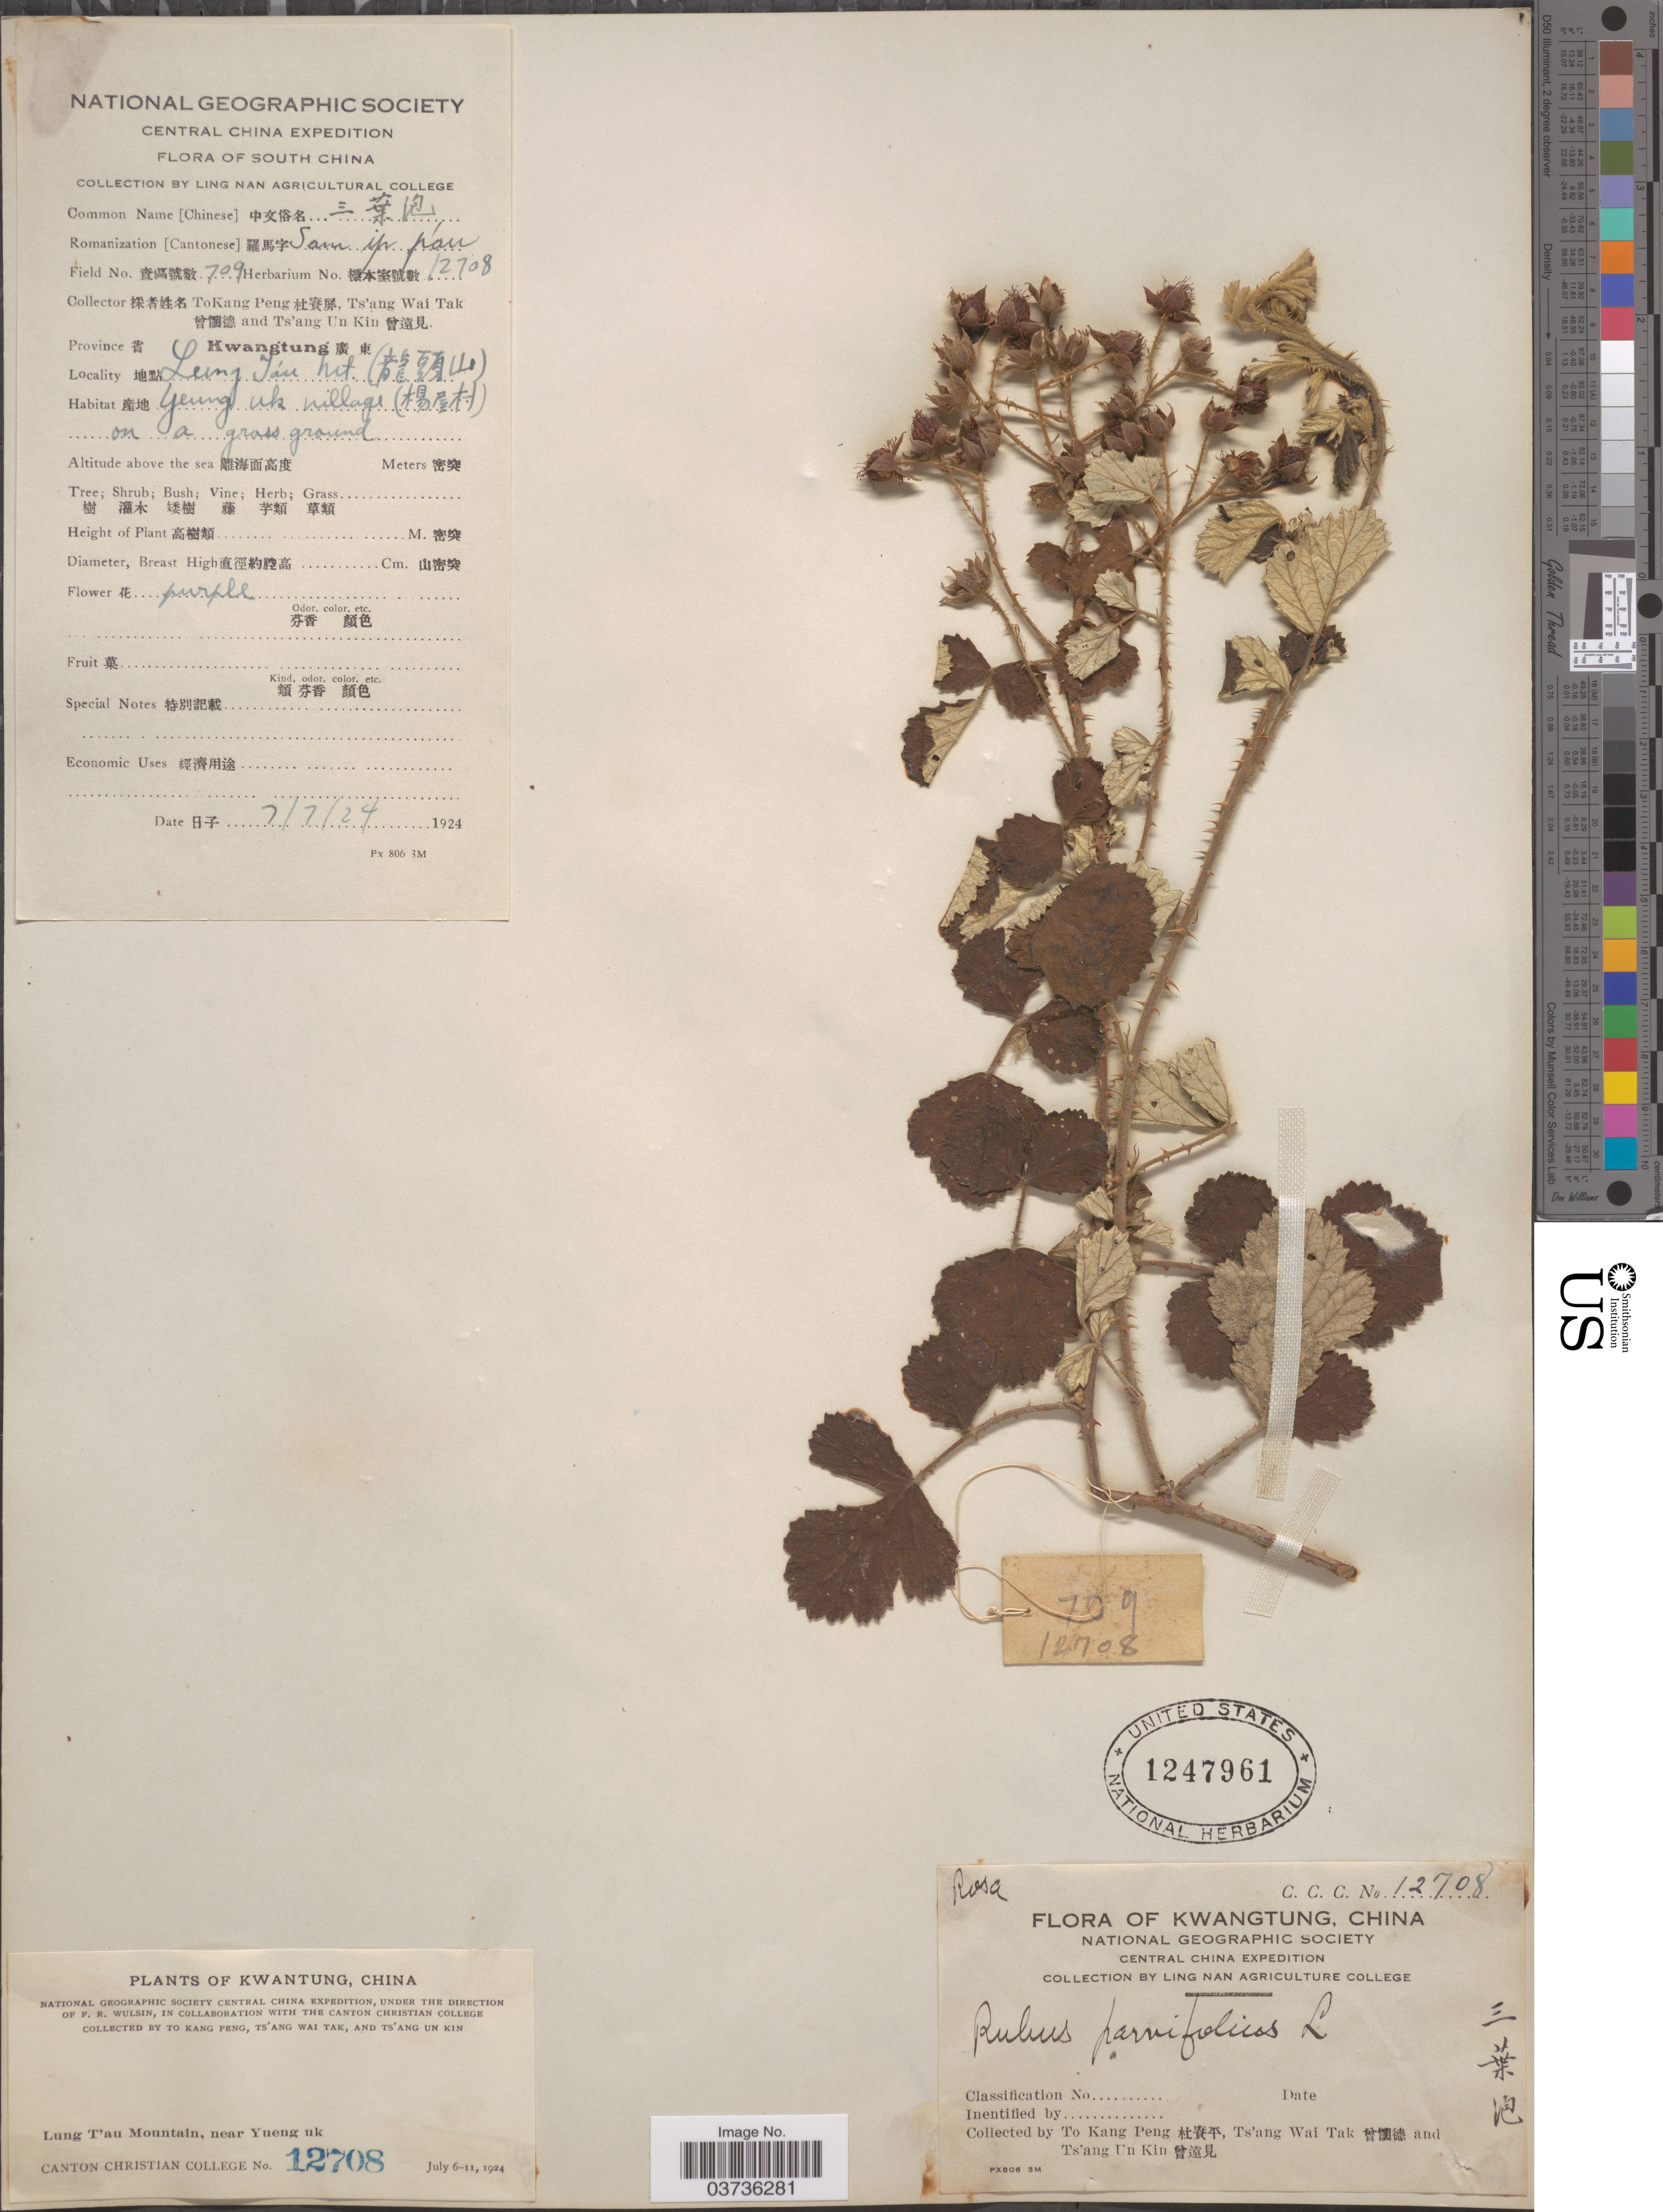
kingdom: Plantae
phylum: Tracheophyta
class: Magnoliopsida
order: Rosales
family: Rosaceae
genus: Rubus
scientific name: Rubus parvifolius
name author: L.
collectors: T. Ping, W. T. Tsang & Ts' Ang Un Kin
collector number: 12708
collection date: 1924-07-07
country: China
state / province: Guangdong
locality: Kwantung. Lung T'au Mountain, near Yueng uk. Kwangtung. Lung Táu Mt. (X). Yeung Uk village (X).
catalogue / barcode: US 1247961